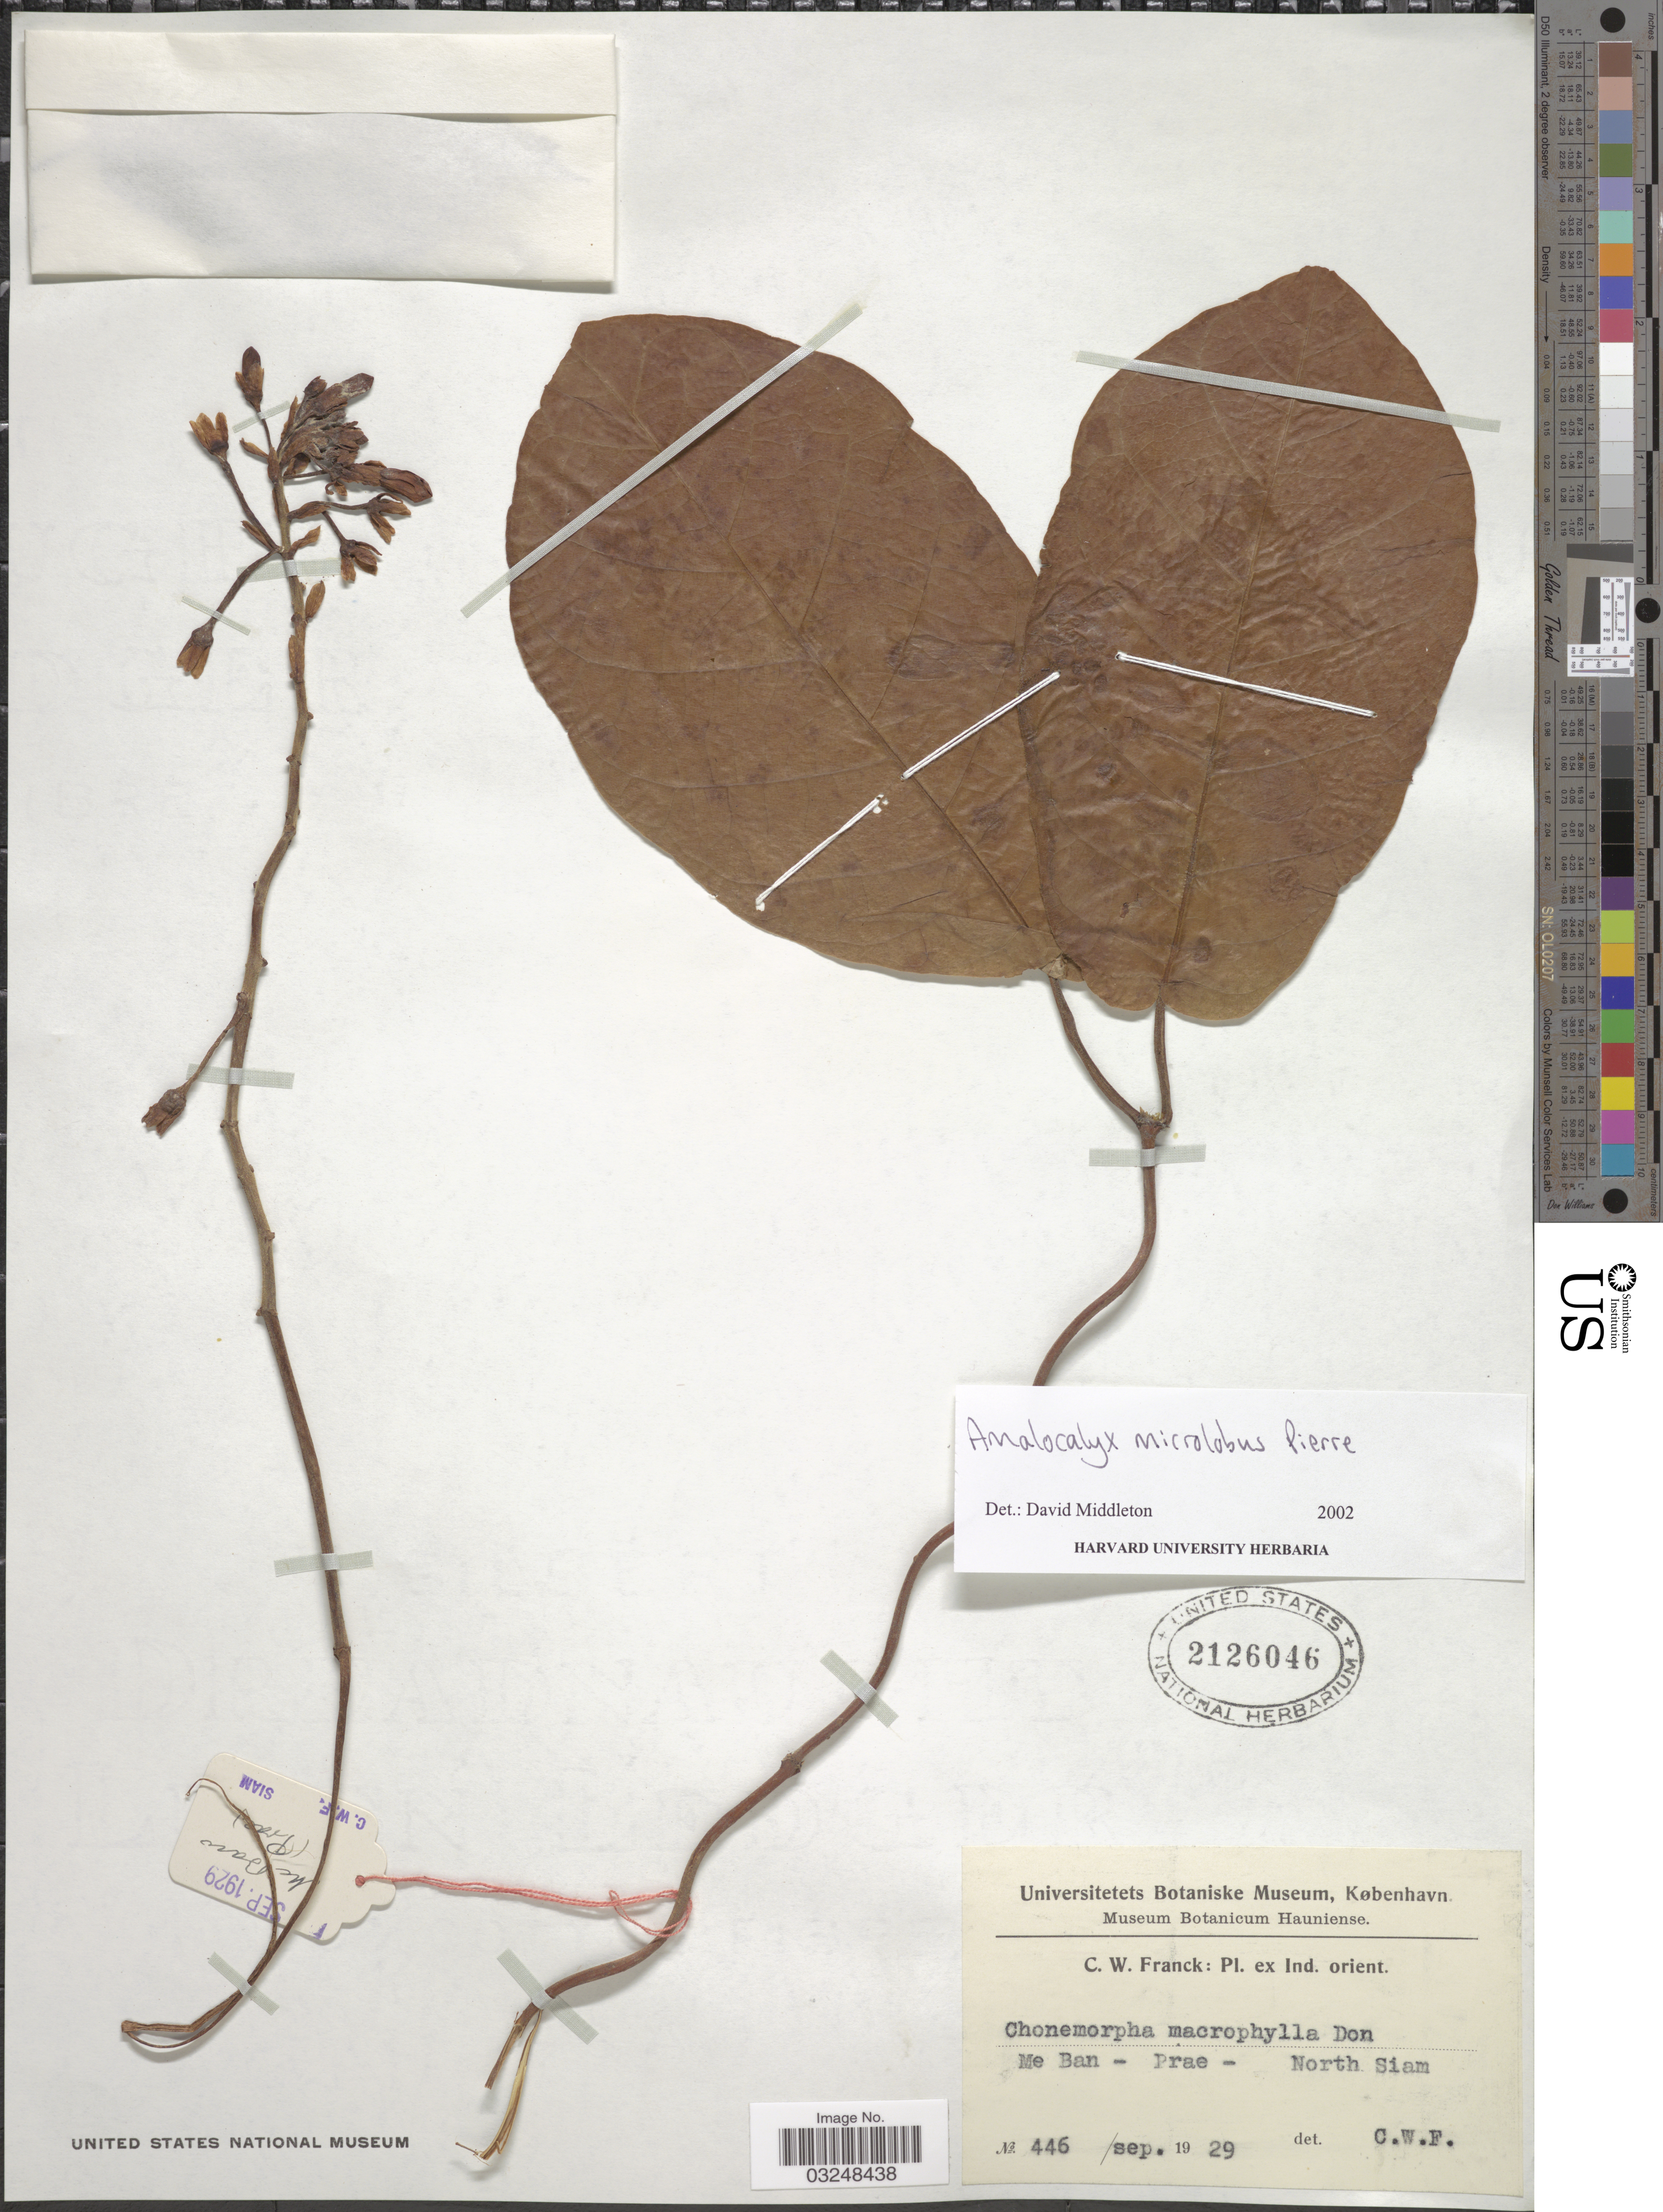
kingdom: Plantae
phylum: Tracheophyta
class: Magnoliopsida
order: Gentianales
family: Apocynaceae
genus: Amalocalyx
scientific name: Amalocalyx microlobus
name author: Pierre ex Spire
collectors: C. Franck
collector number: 446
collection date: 1929-09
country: Thailand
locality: Me Ban, Prae, North Siam, Pl. ex Ind. orient.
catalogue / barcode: US 2126046